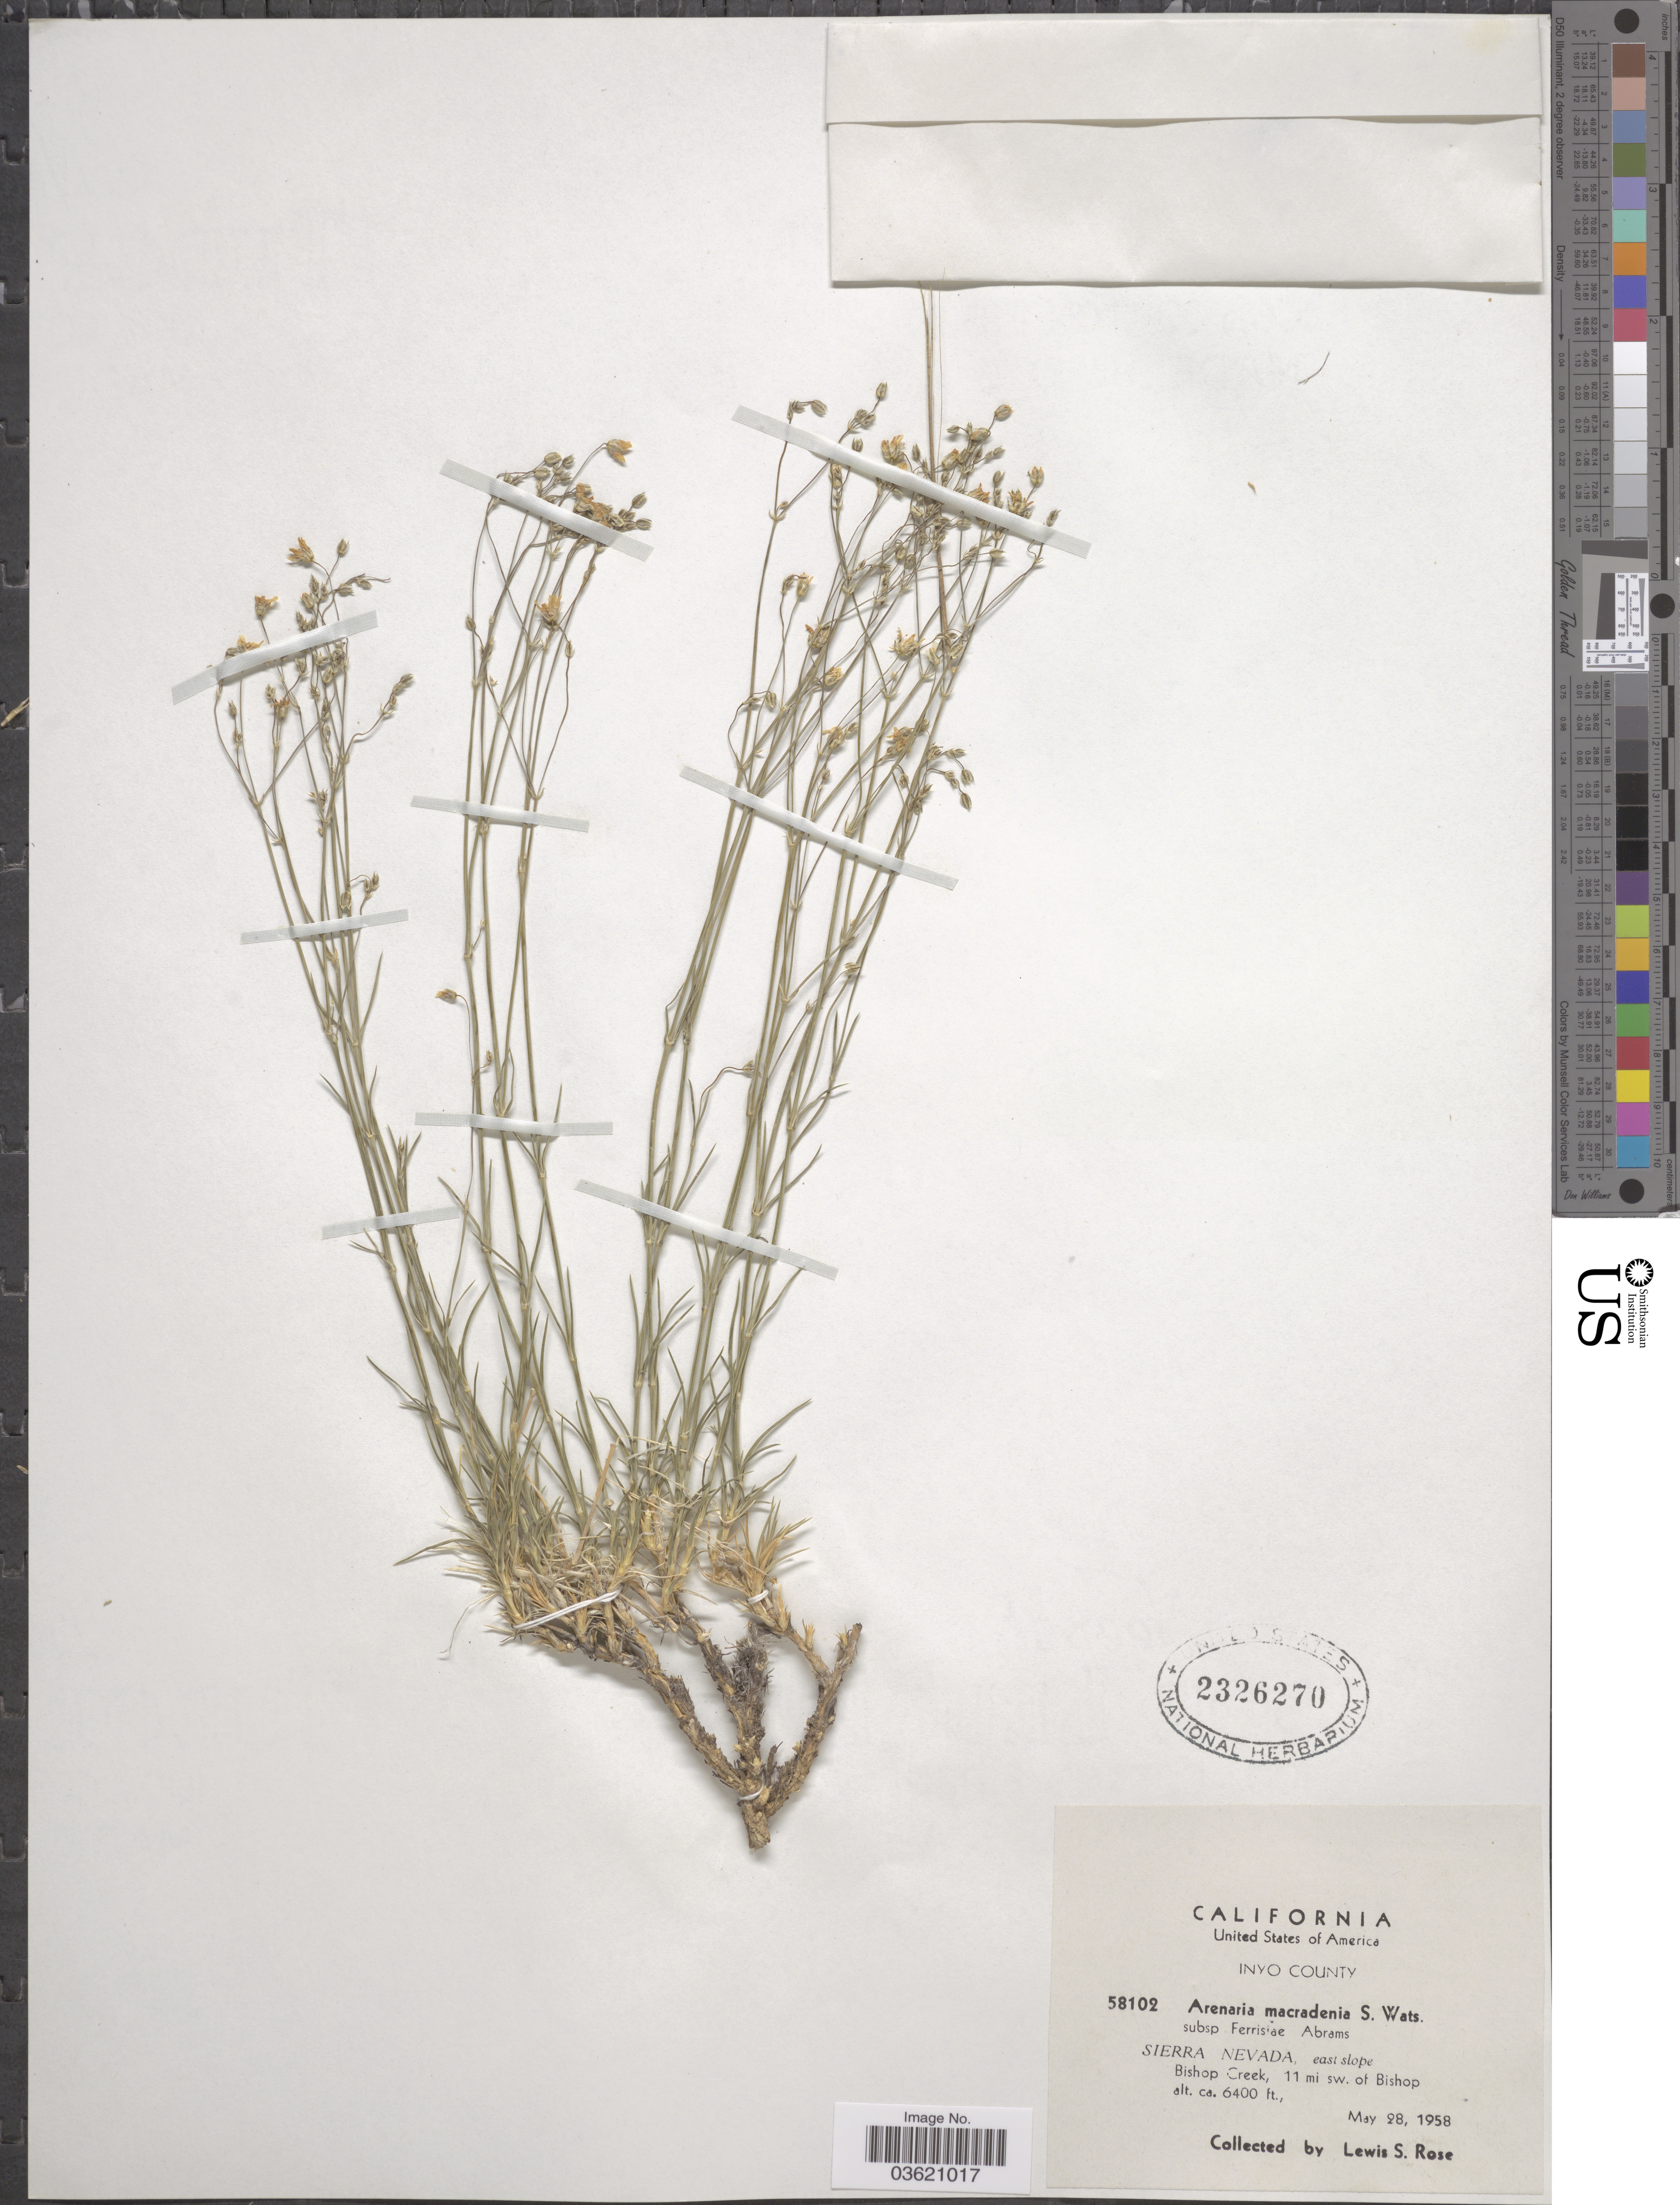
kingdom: Plantae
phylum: Tracheophyta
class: Magnoliopsida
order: Caryophyllales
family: Caryophyllaceae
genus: Eremogone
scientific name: Eremogone ferrisiae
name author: (Abrams) R.L. Hartm. & Rabeler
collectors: L. S. Rose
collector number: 58102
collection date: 1958-05-28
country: United States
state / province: California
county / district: Inyo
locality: Inyo County. Sierra Nevada, east slope Bishop Creek, 11 mi sw. of Bishop.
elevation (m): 1951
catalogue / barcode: US 2326270